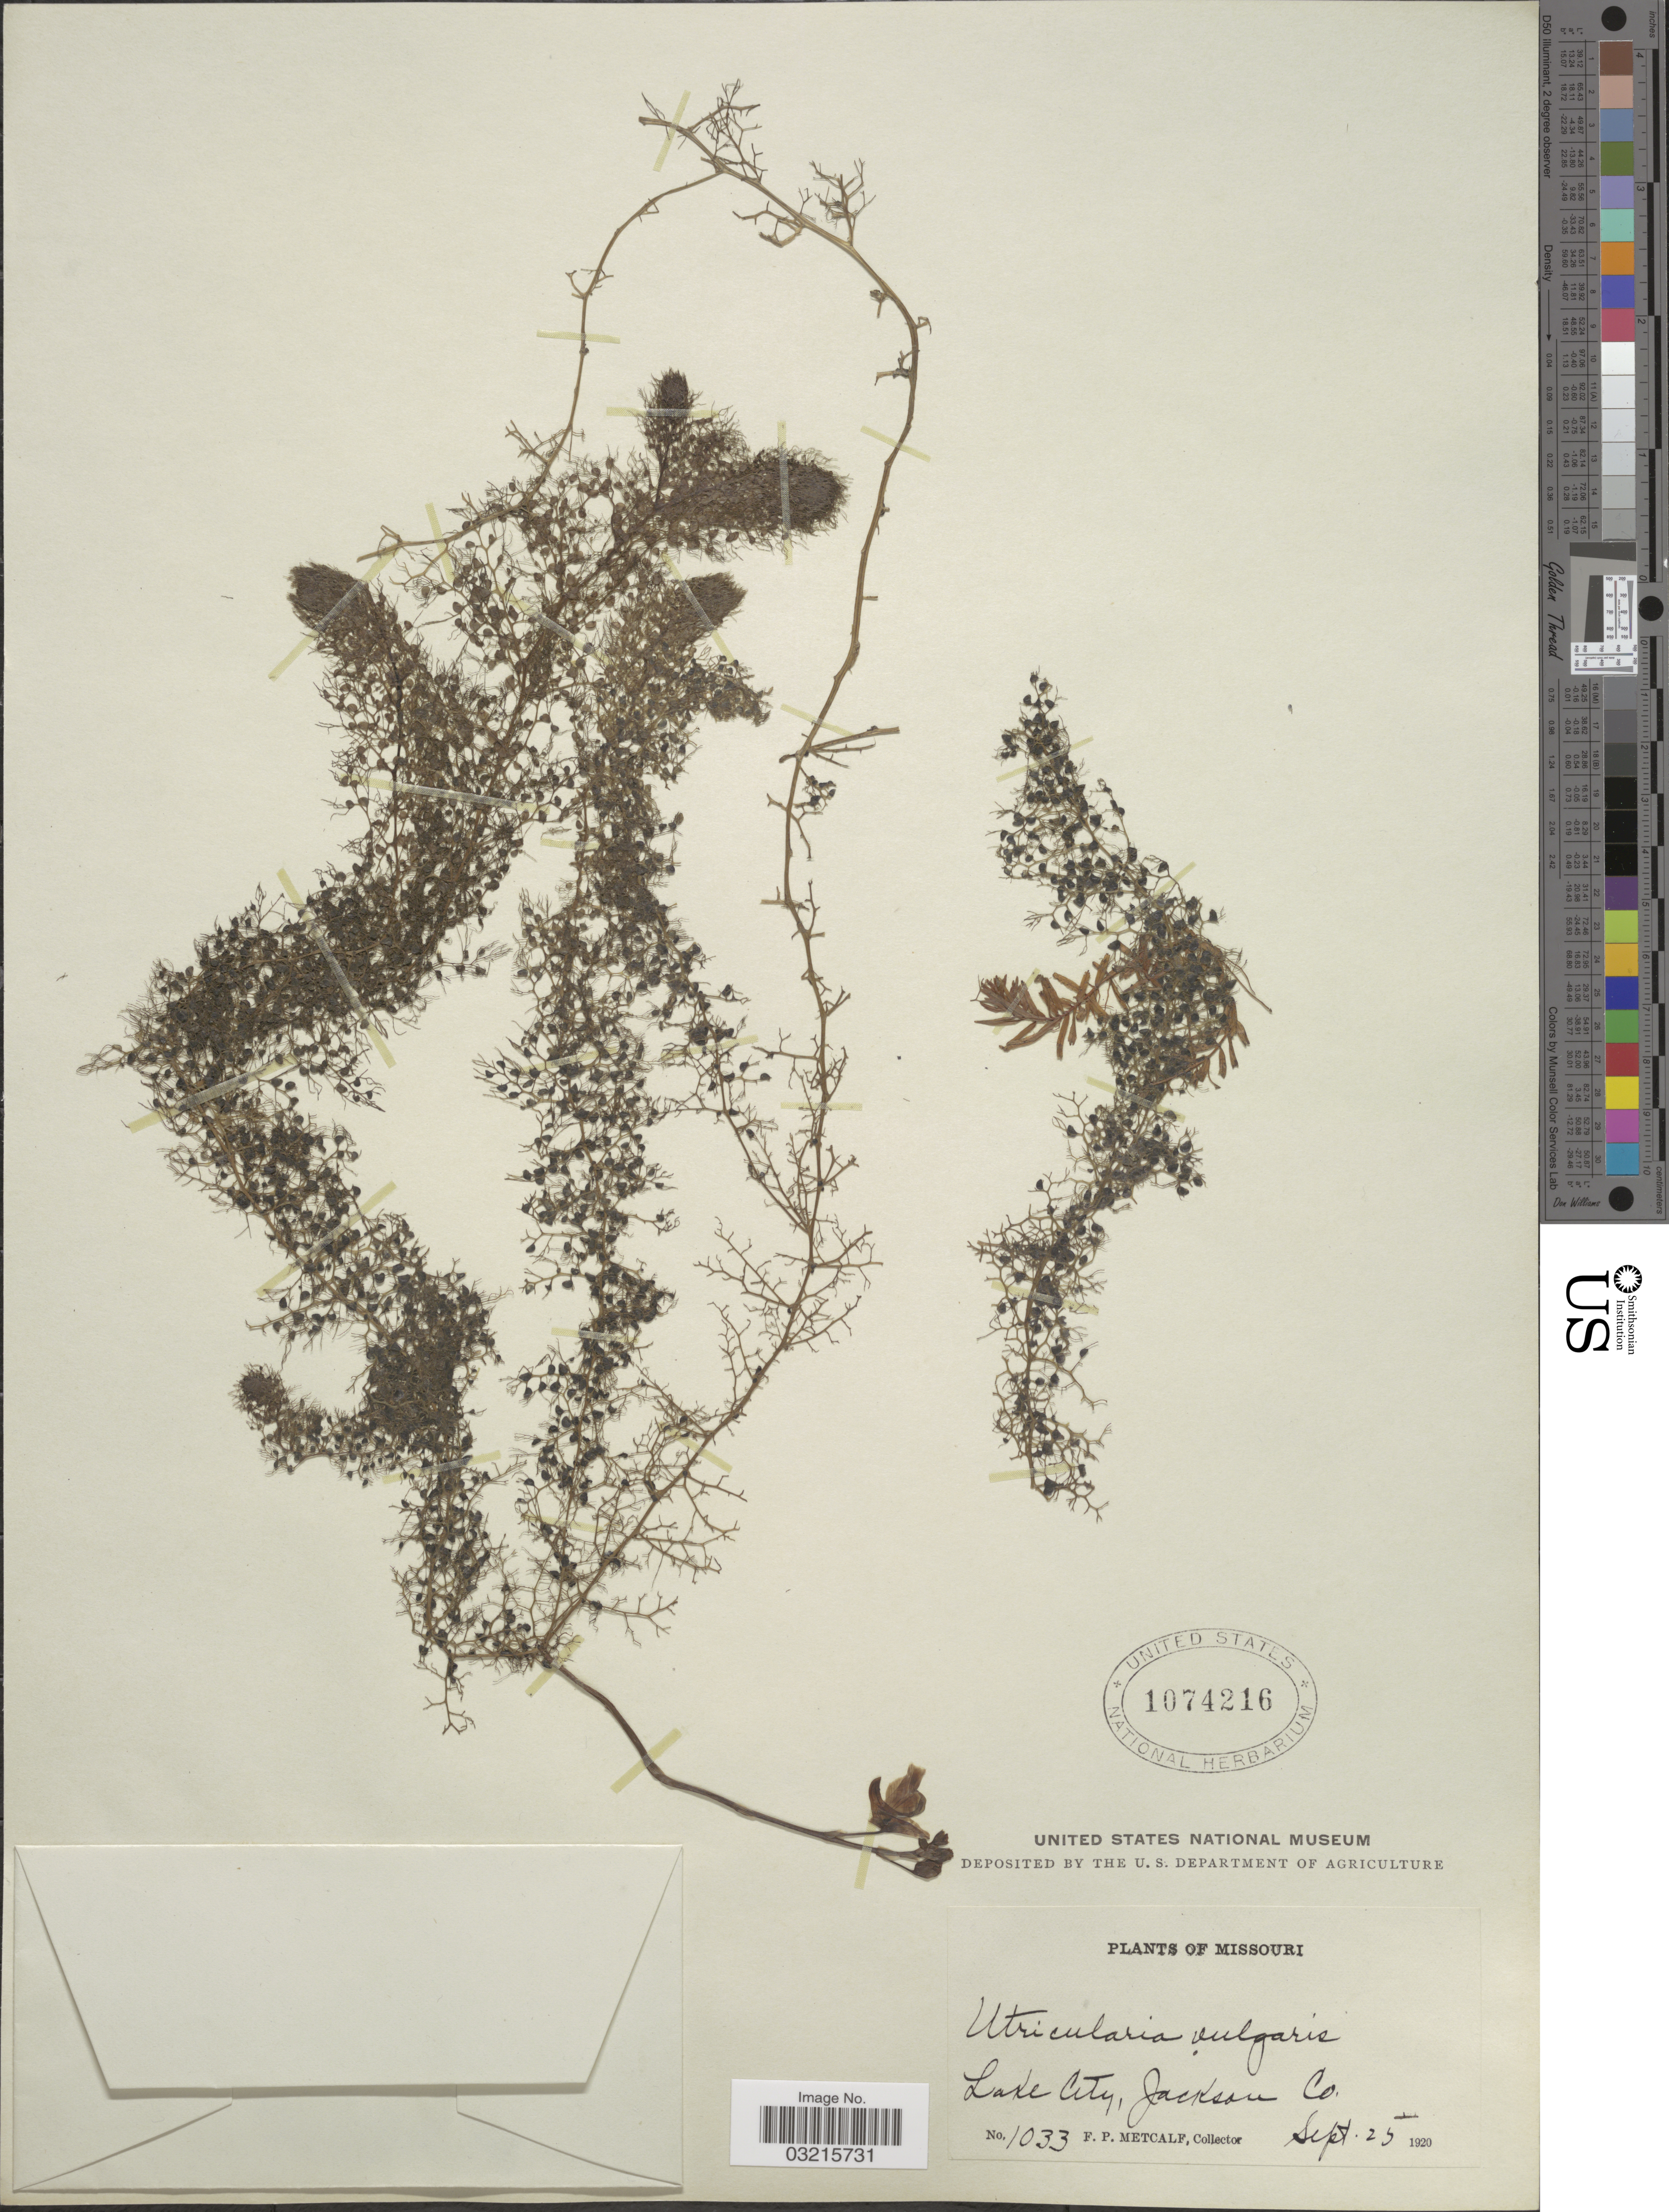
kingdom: Plantae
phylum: Tracheophyta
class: Magnoliopsida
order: Lamiales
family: Lentibulariaceae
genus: Utricularia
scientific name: Utricularia vulgaris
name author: L.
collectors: F. Metcalf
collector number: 1033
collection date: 1920-09-25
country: United States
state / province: Missouri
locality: Lake City, Jackson Co.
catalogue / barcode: US 1074216